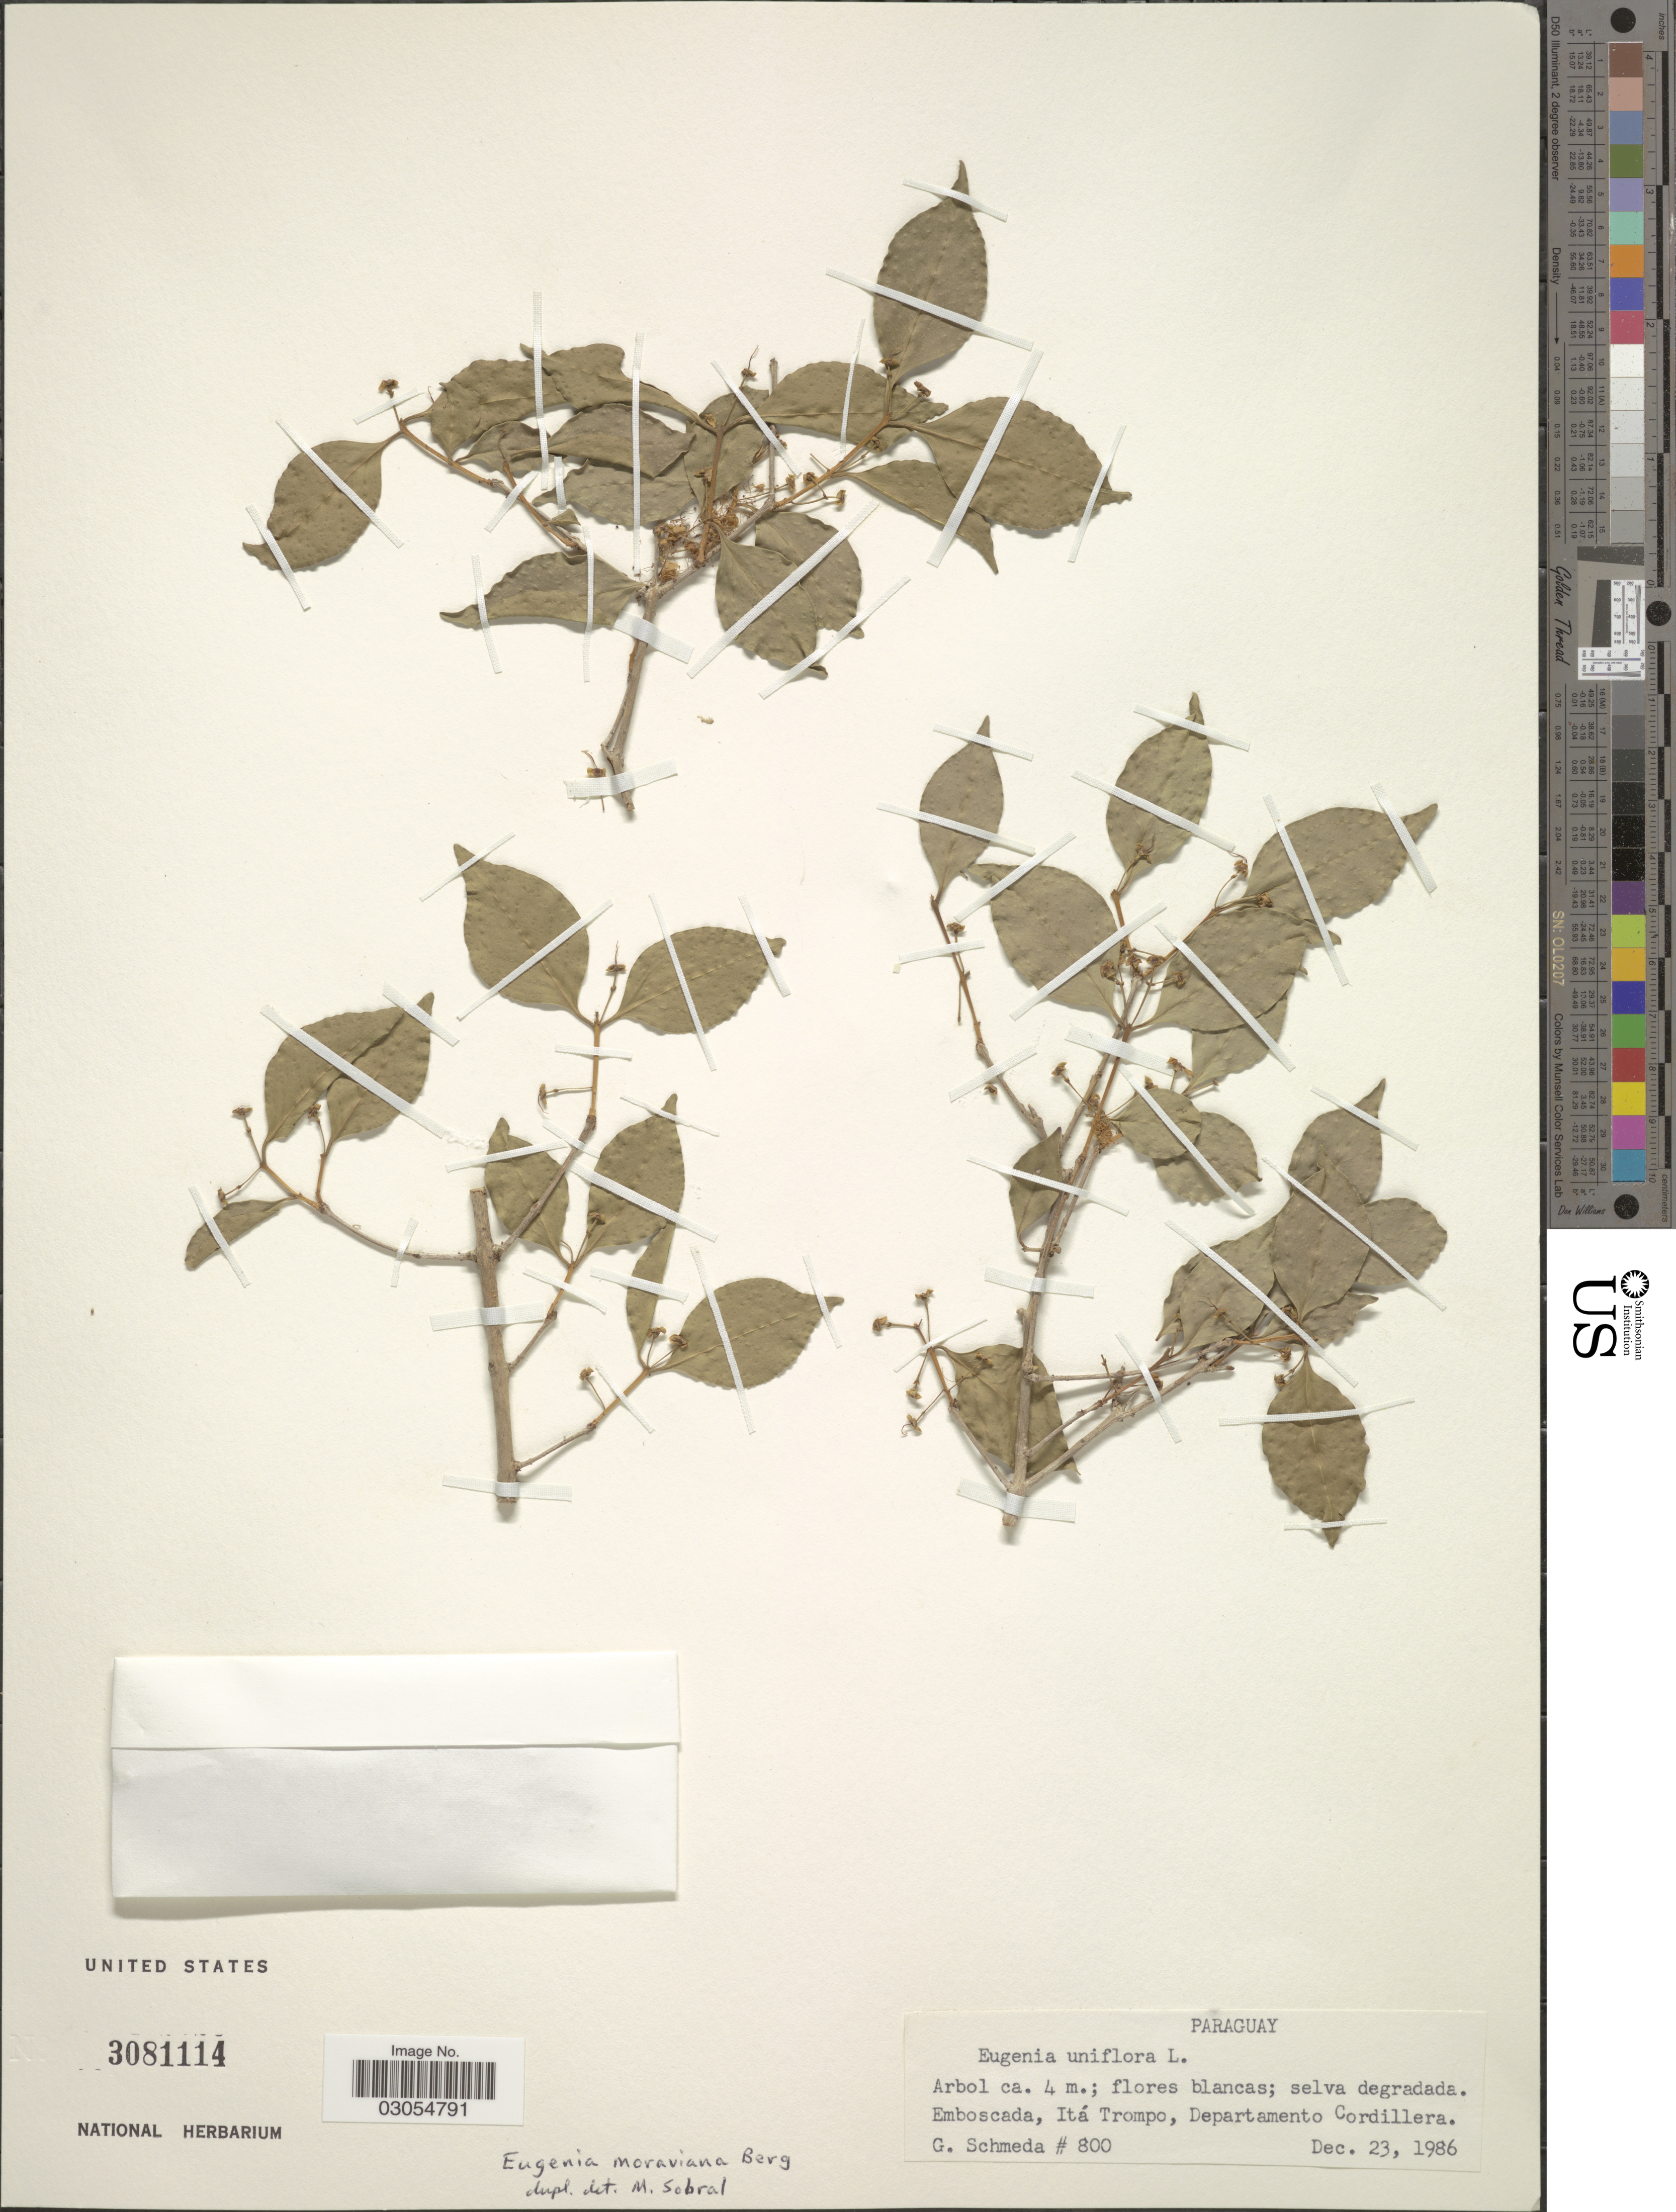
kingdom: Plantae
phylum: Tracheophyta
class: Magnoliopsida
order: Myrtales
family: Myrtaceae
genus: Eugenia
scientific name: Eugenia modesta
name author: DC.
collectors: G. Schmeda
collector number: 800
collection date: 1986-12-23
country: Paraguay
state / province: Cordillera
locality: Emboscada, Itá Trompo, Departamento Cordillera.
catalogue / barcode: US 3081114